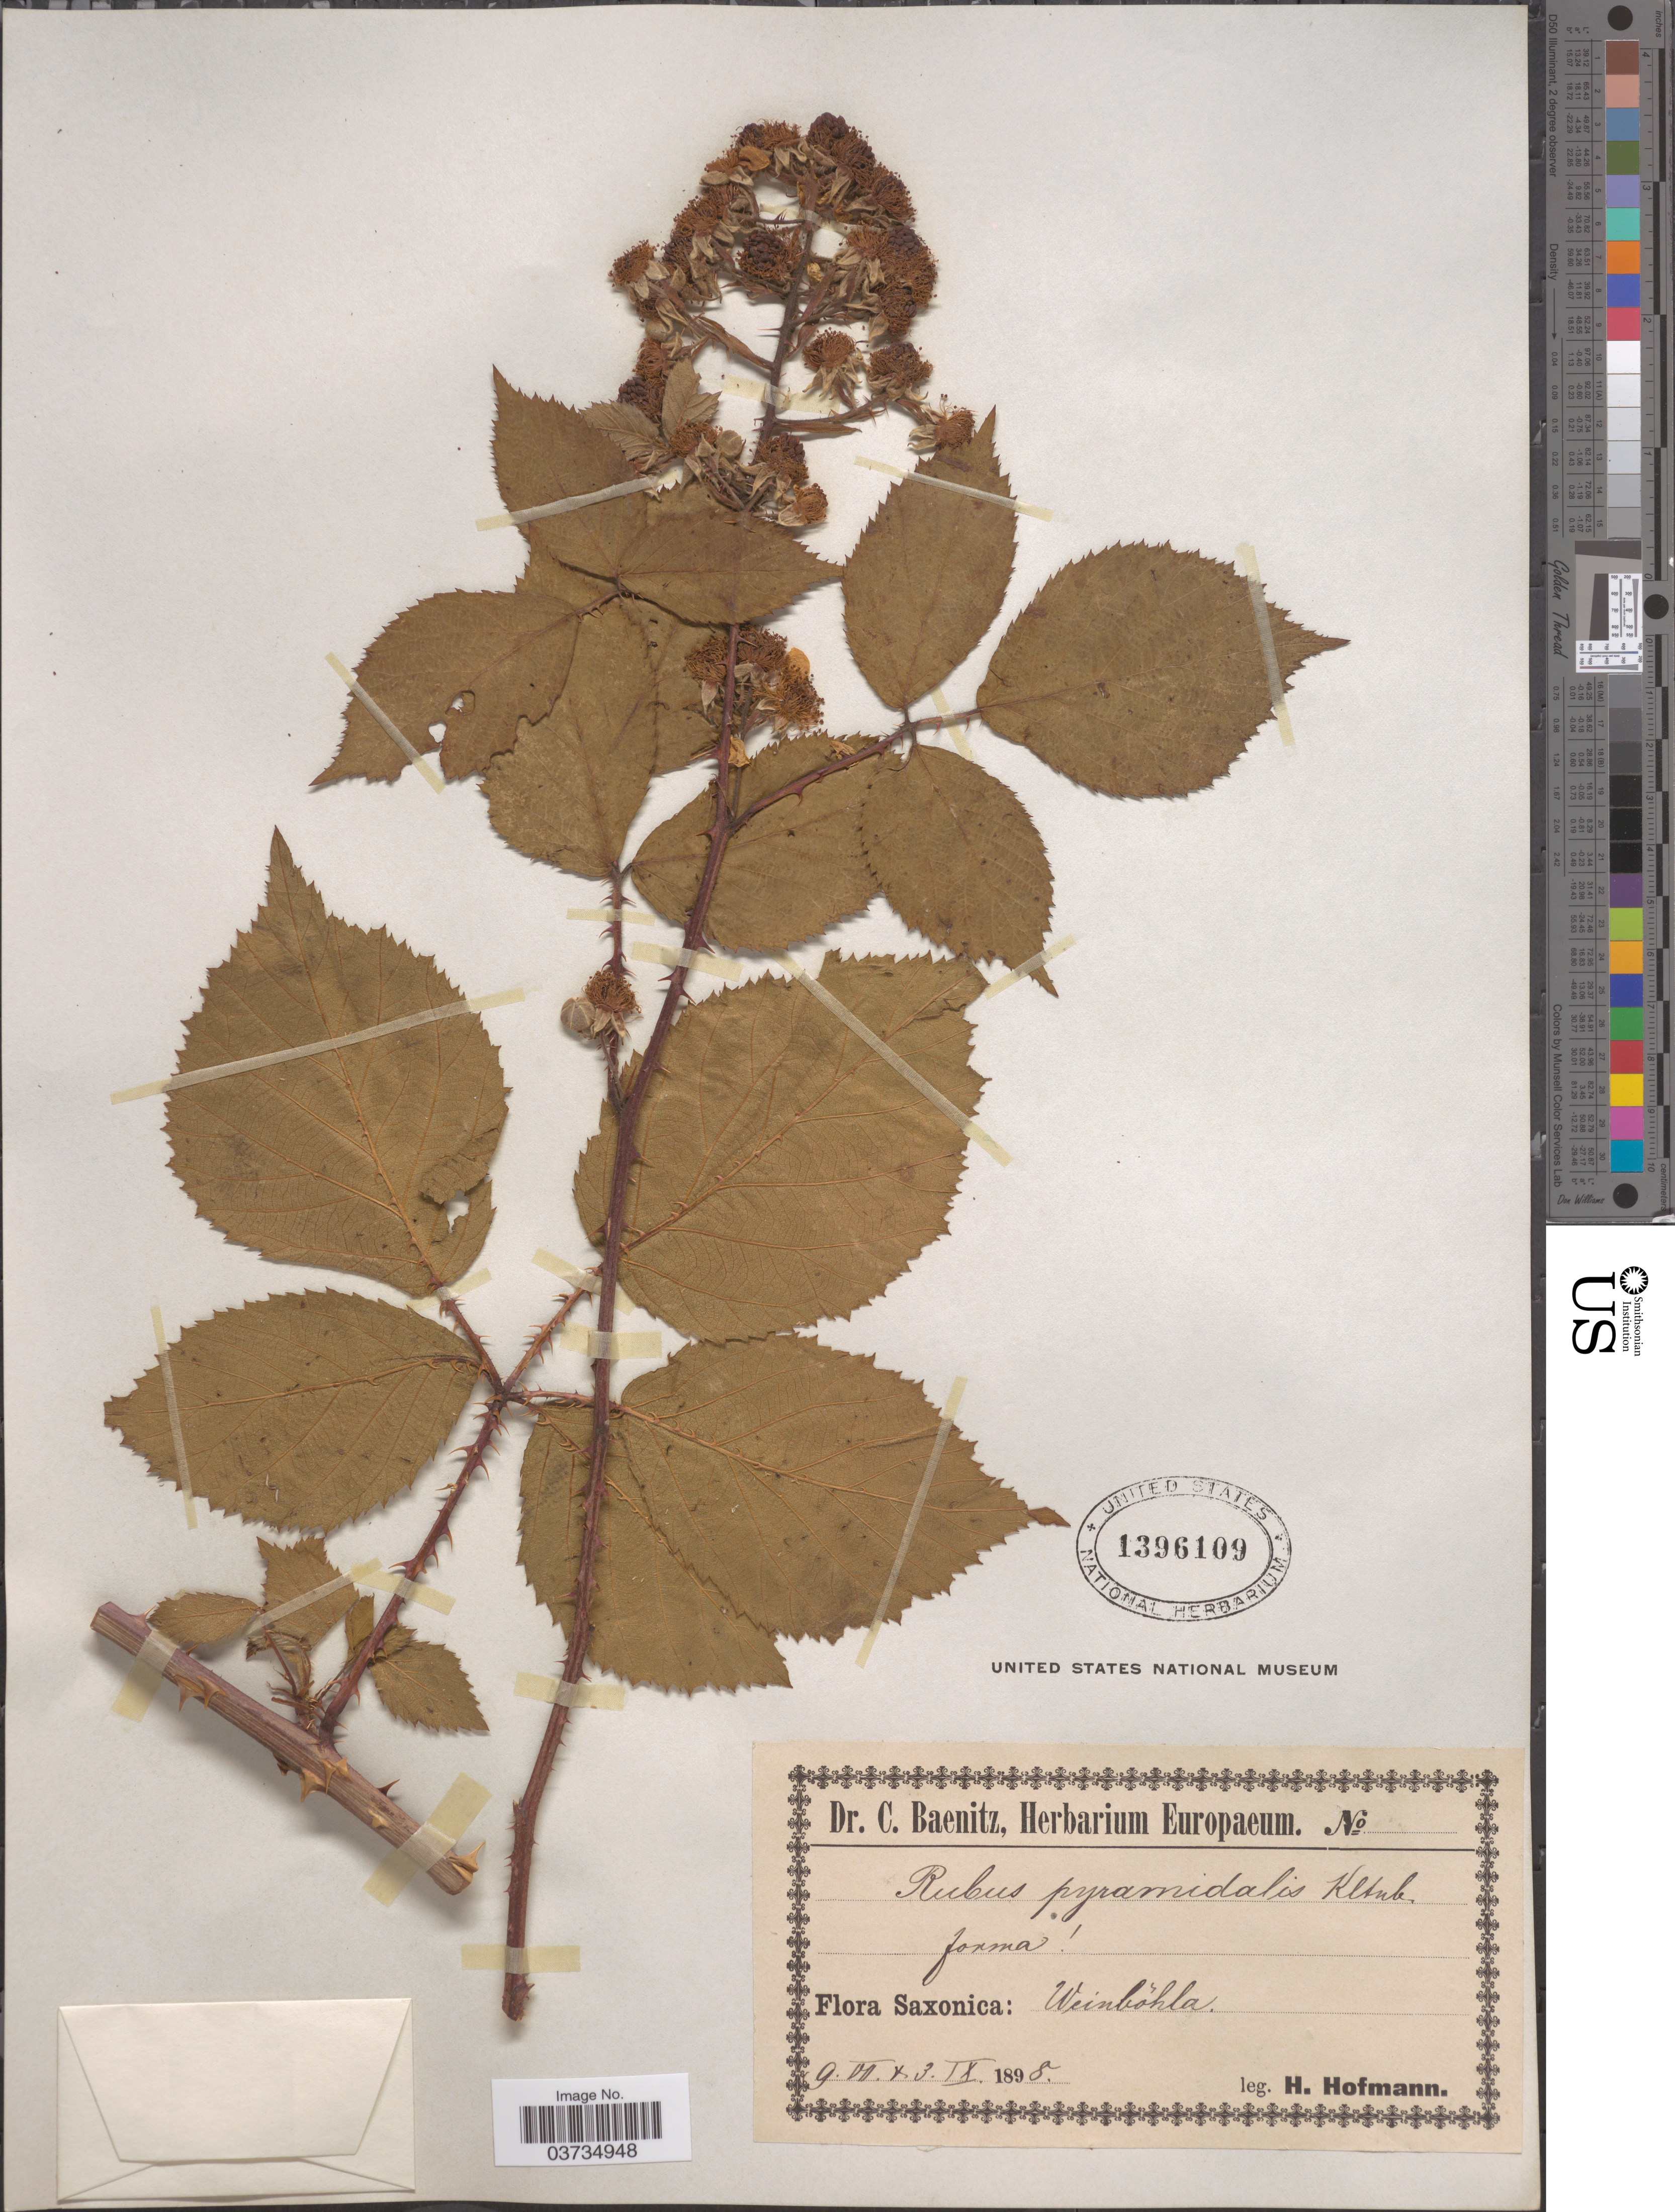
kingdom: Plantae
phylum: Tracheophyta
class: Magnoliopsida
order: Rosales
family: Rosaceae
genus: Rubus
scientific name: Rubus pyramidalis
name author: Kaltenb.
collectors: H. Hofmann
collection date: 1898-07-09/1898-09-03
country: Germany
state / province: Sachsen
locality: Saxonica: Weinbõhla.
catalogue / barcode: US 1396109